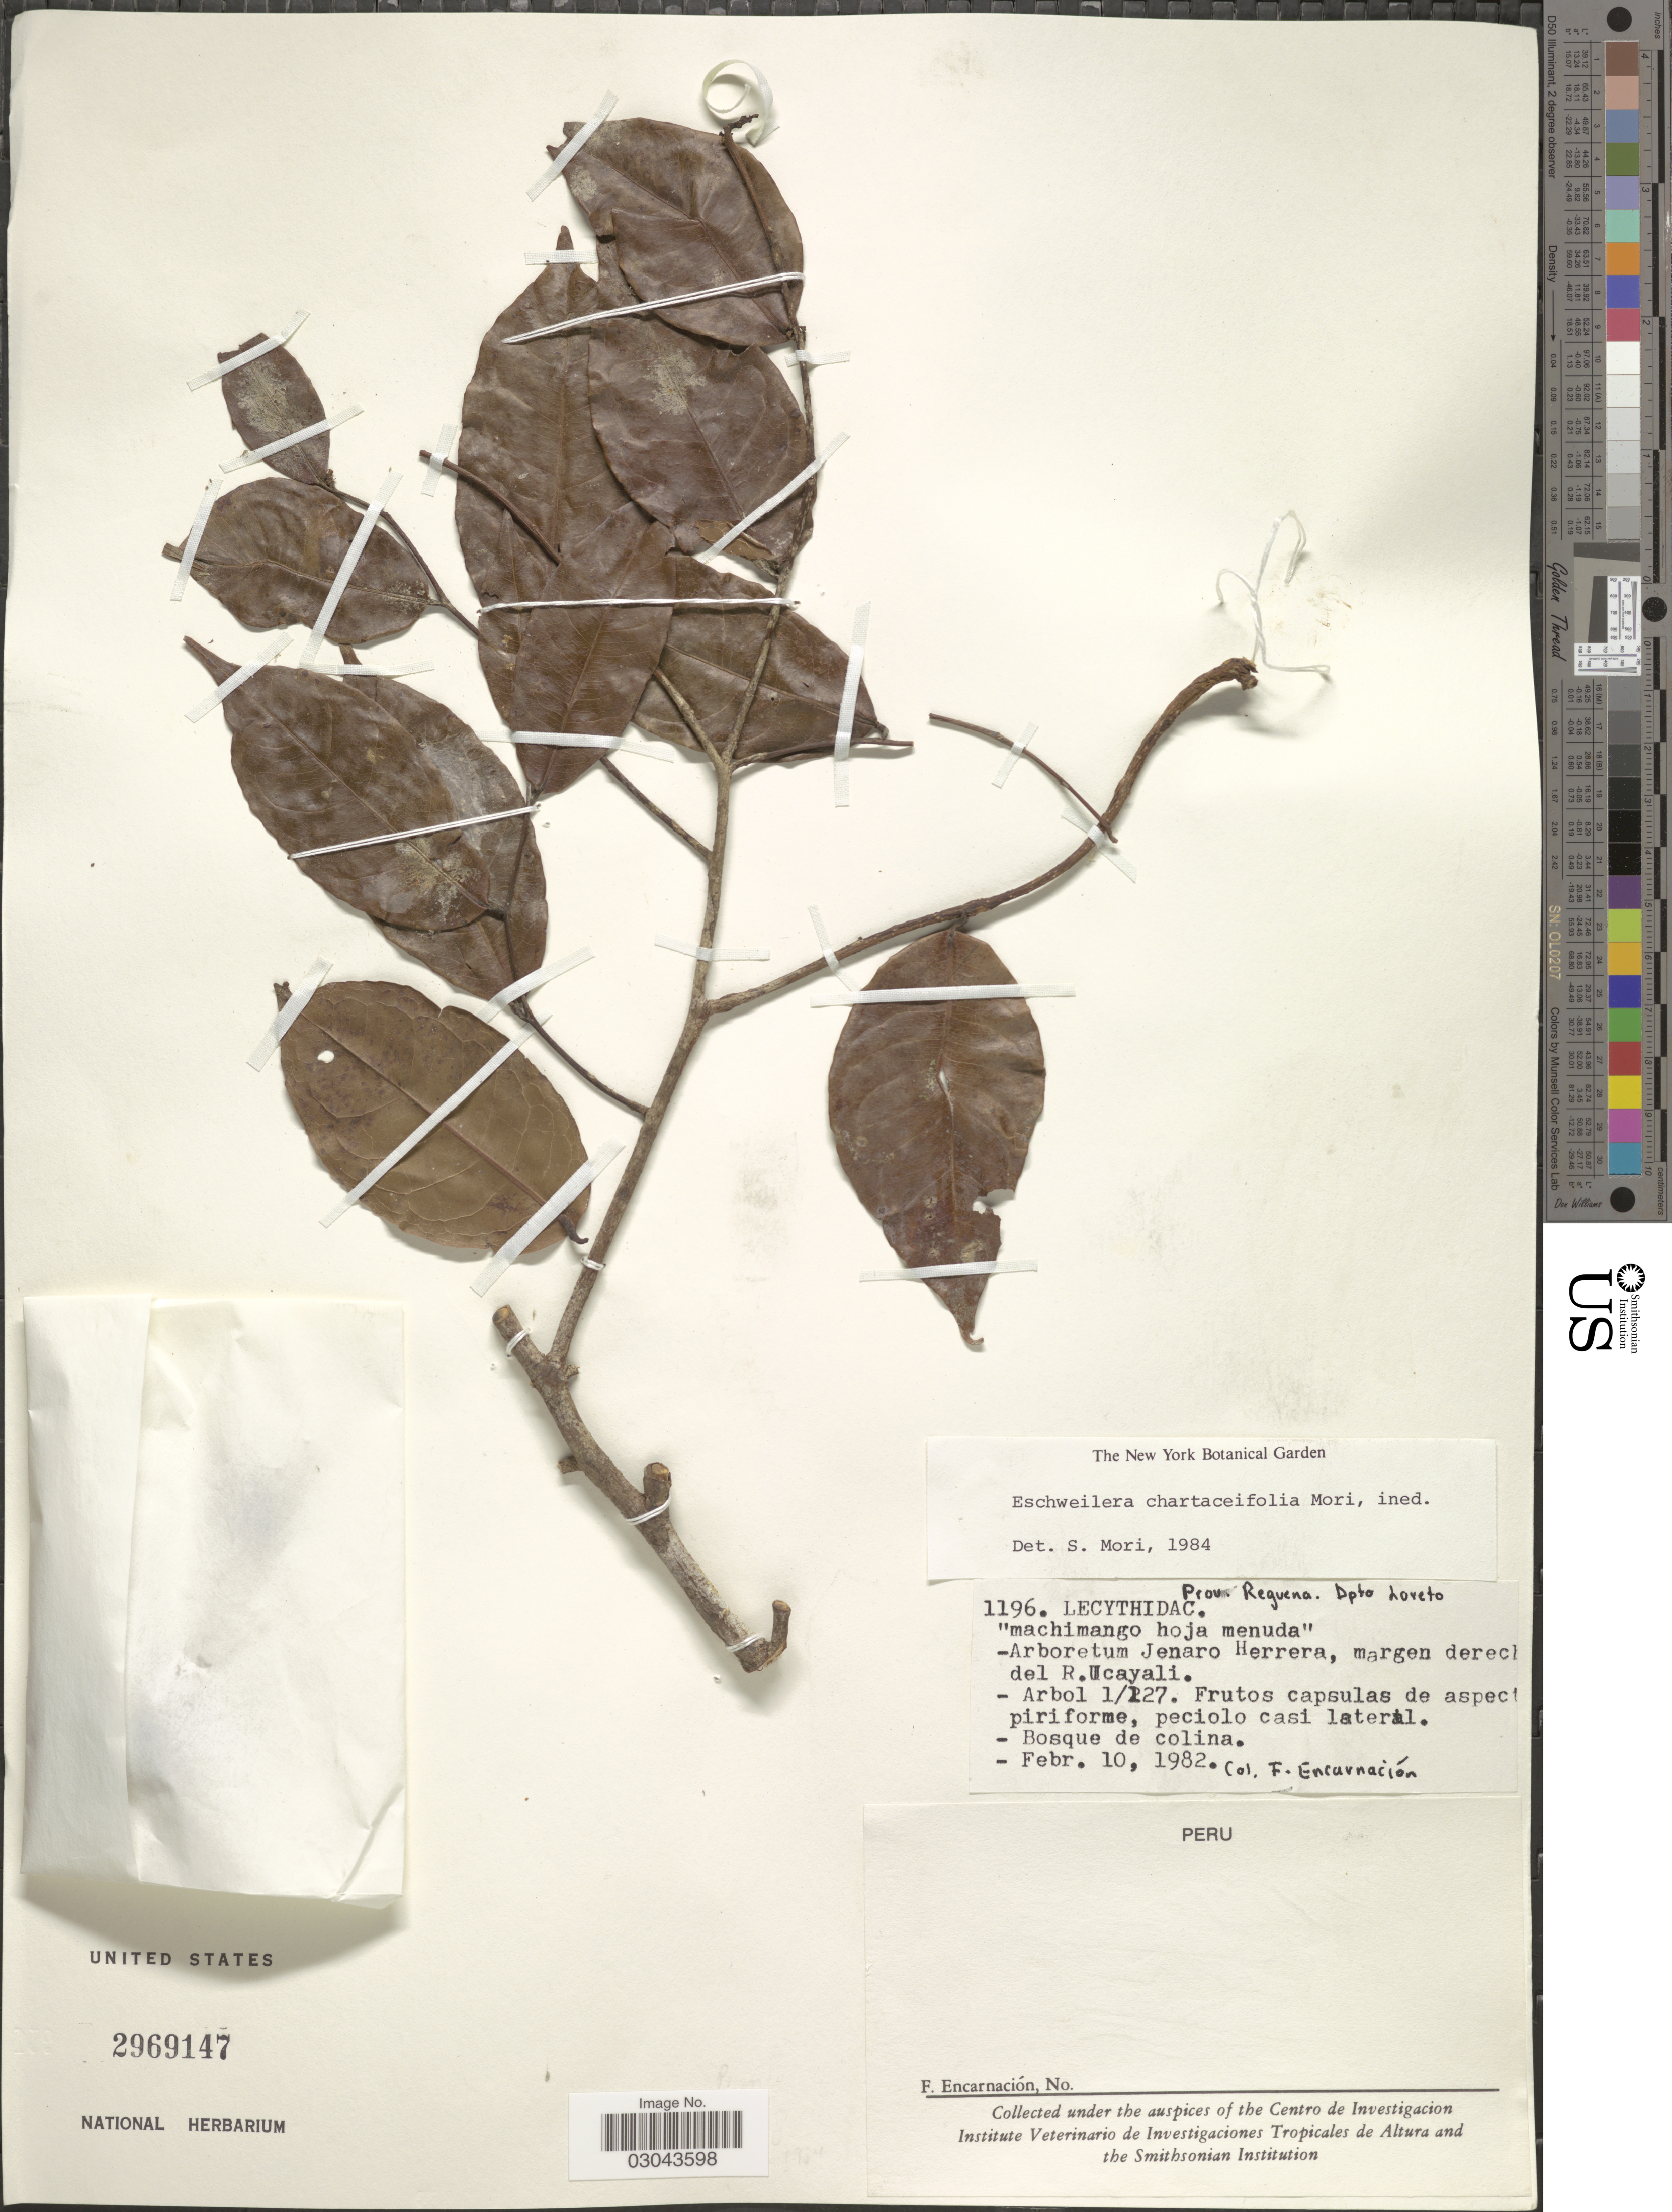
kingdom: Plantae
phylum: Tracheophyta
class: Magnoliopsida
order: Ericales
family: Lecythidaceae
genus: Eschweilera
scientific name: Eschweilera chartaceifolia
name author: S.A. Mori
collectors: F. Encarnación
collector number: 1196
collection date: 1982-02-10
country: Peru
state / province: Loreto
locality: Prov. Reguena. Dpto Loreto, Arboretum Jenaro Herrera, margen derecha del R. Ucayali.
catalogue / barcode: US 2969147